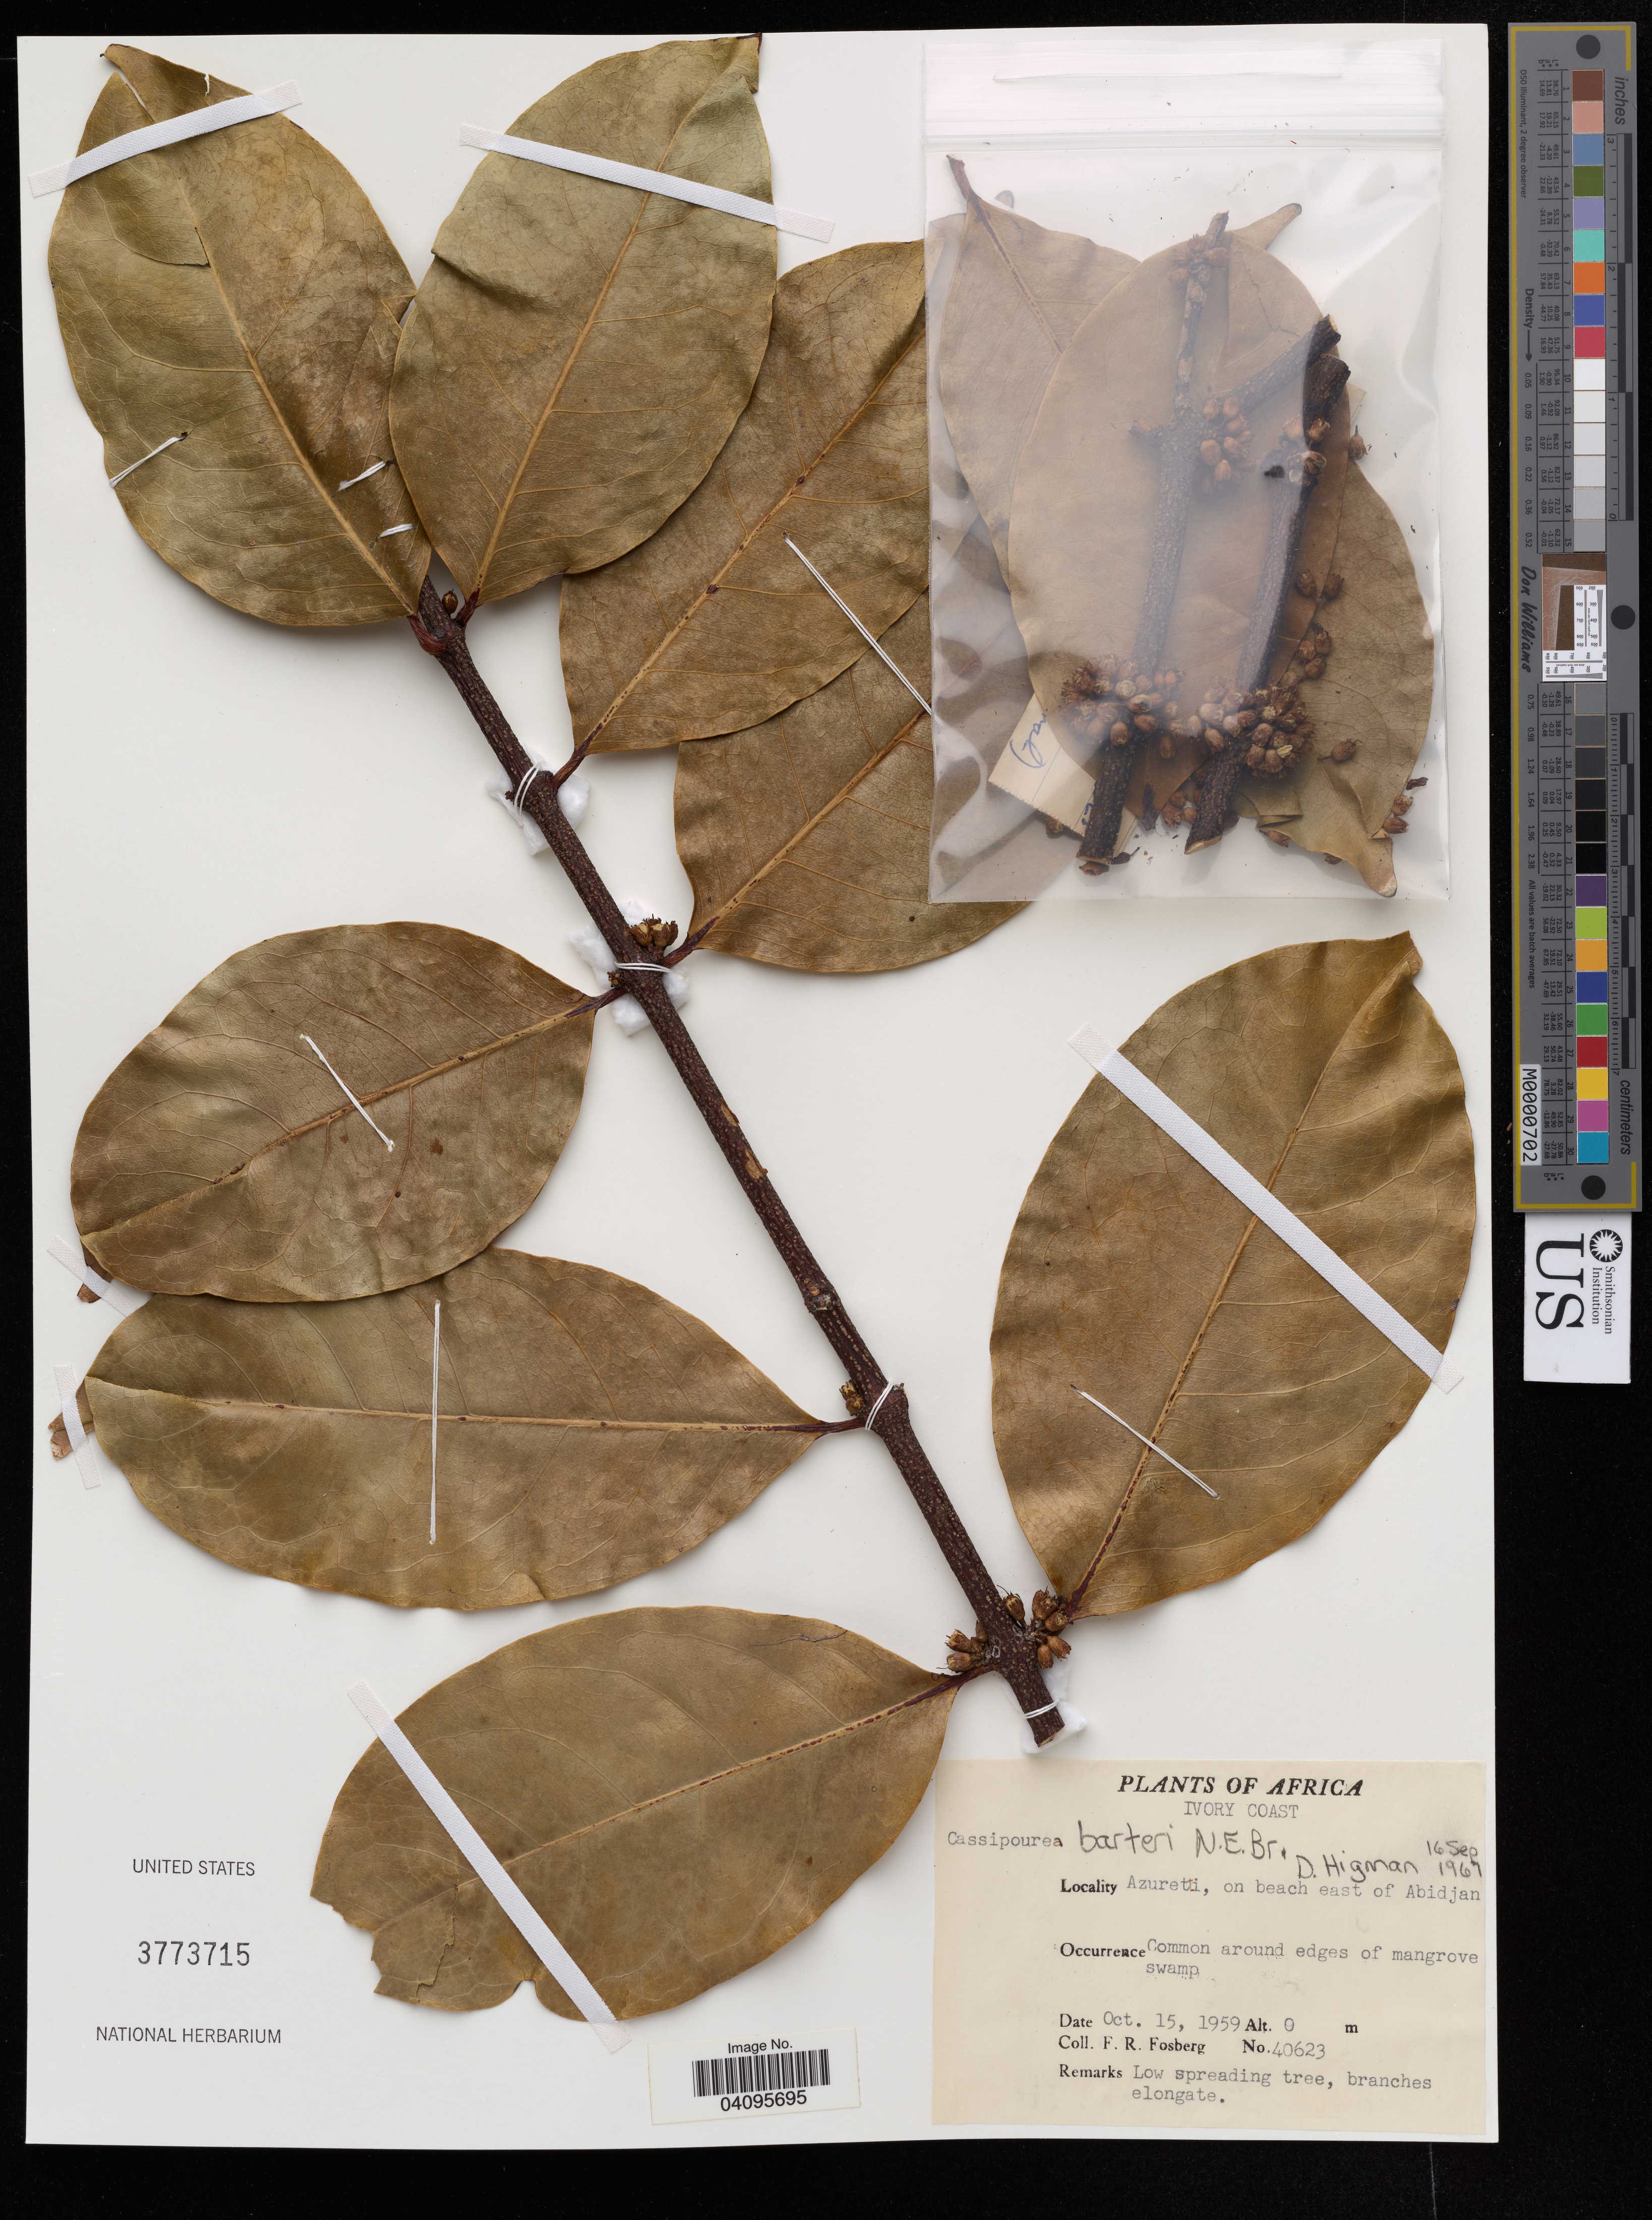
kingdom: Plantae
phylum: Tracheophyta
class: Magnoliopsida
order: Malpighiales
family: Rhizophoraceae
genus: Cassipourea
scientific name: Cassipourea barteri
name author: (Hook. f.) N.E. Br.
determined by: Higman, D.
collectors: F. R. Fosberg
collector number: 40623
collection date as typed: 10/15/1959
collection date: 1959-10-15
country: Ivory Coast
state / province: Lagunes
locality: Azuretti, on beach east of Abidjan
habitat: Edges of swamp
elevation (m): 0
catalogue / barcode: US 3773715